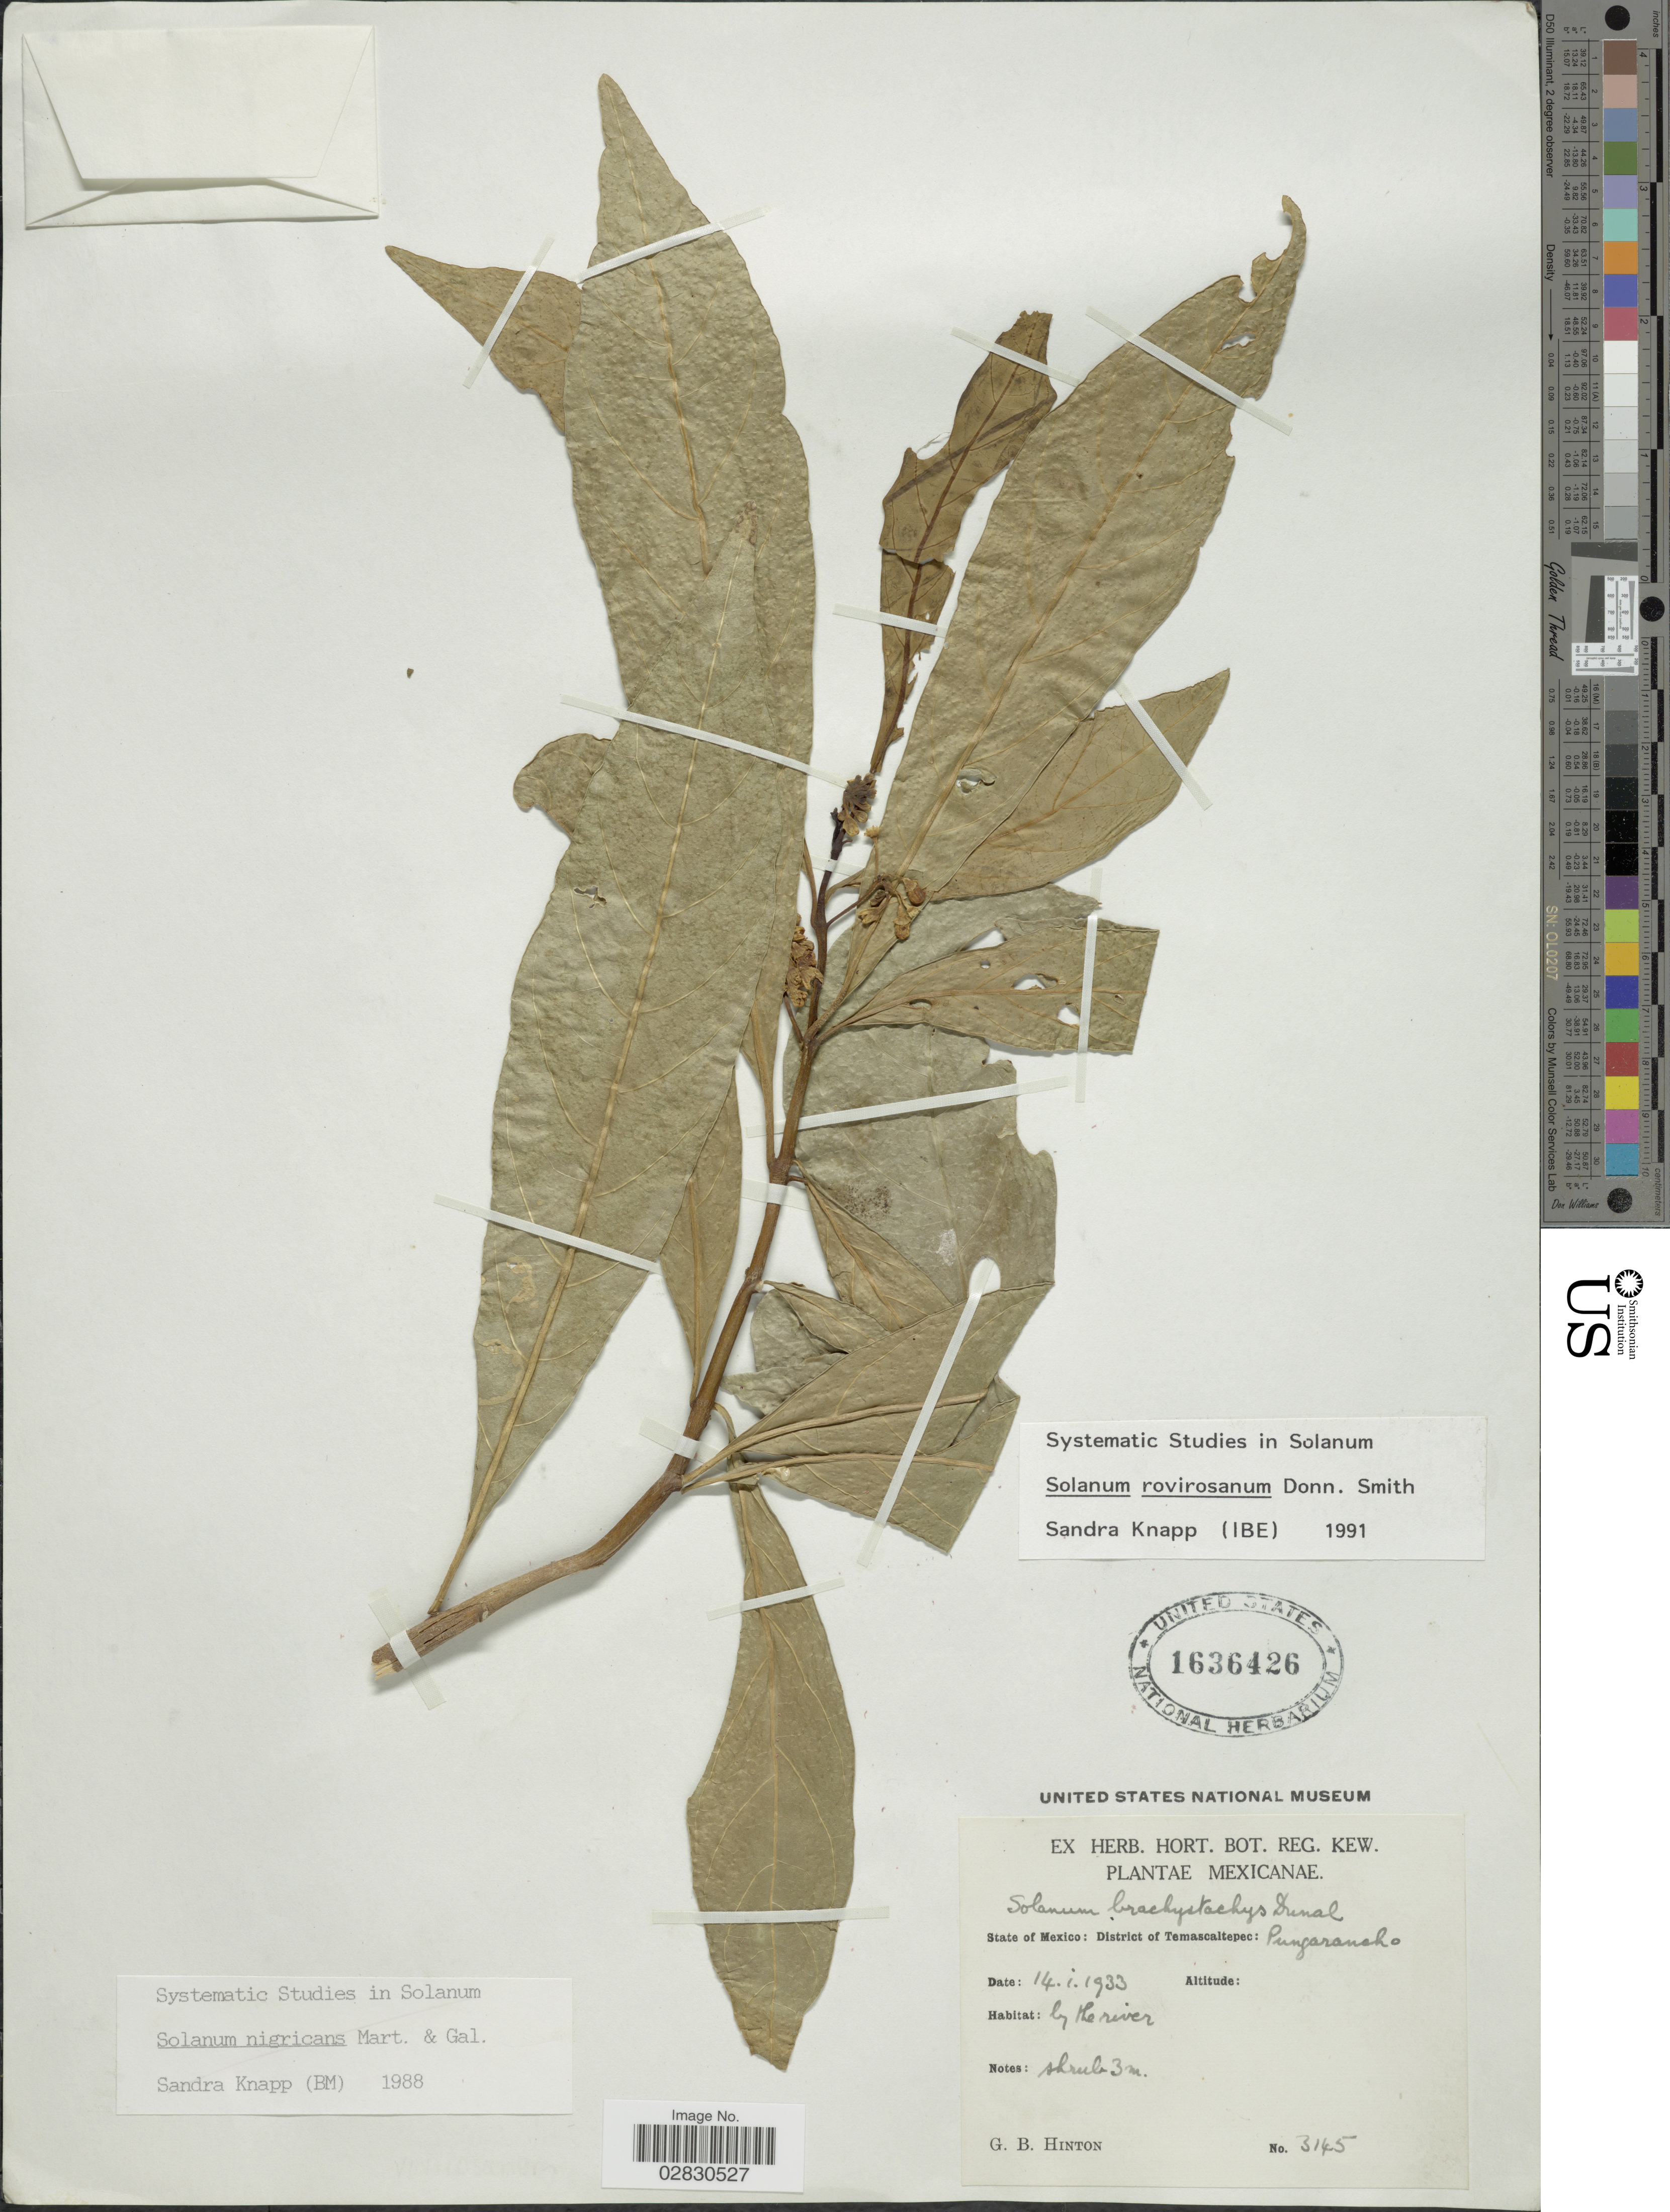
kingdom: Plantae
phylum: Tracheophyta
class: Magnoliopsida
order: Solanales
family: Solanaceae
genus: Solanum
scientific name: Solanum rovirosanum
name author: Donn. Sm.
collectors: G. B. Hinton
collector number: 3145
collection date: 1933-01-14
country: Mexico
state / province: México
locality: District of Temascaltepec: Pungaransho.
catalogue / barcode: US 1636426